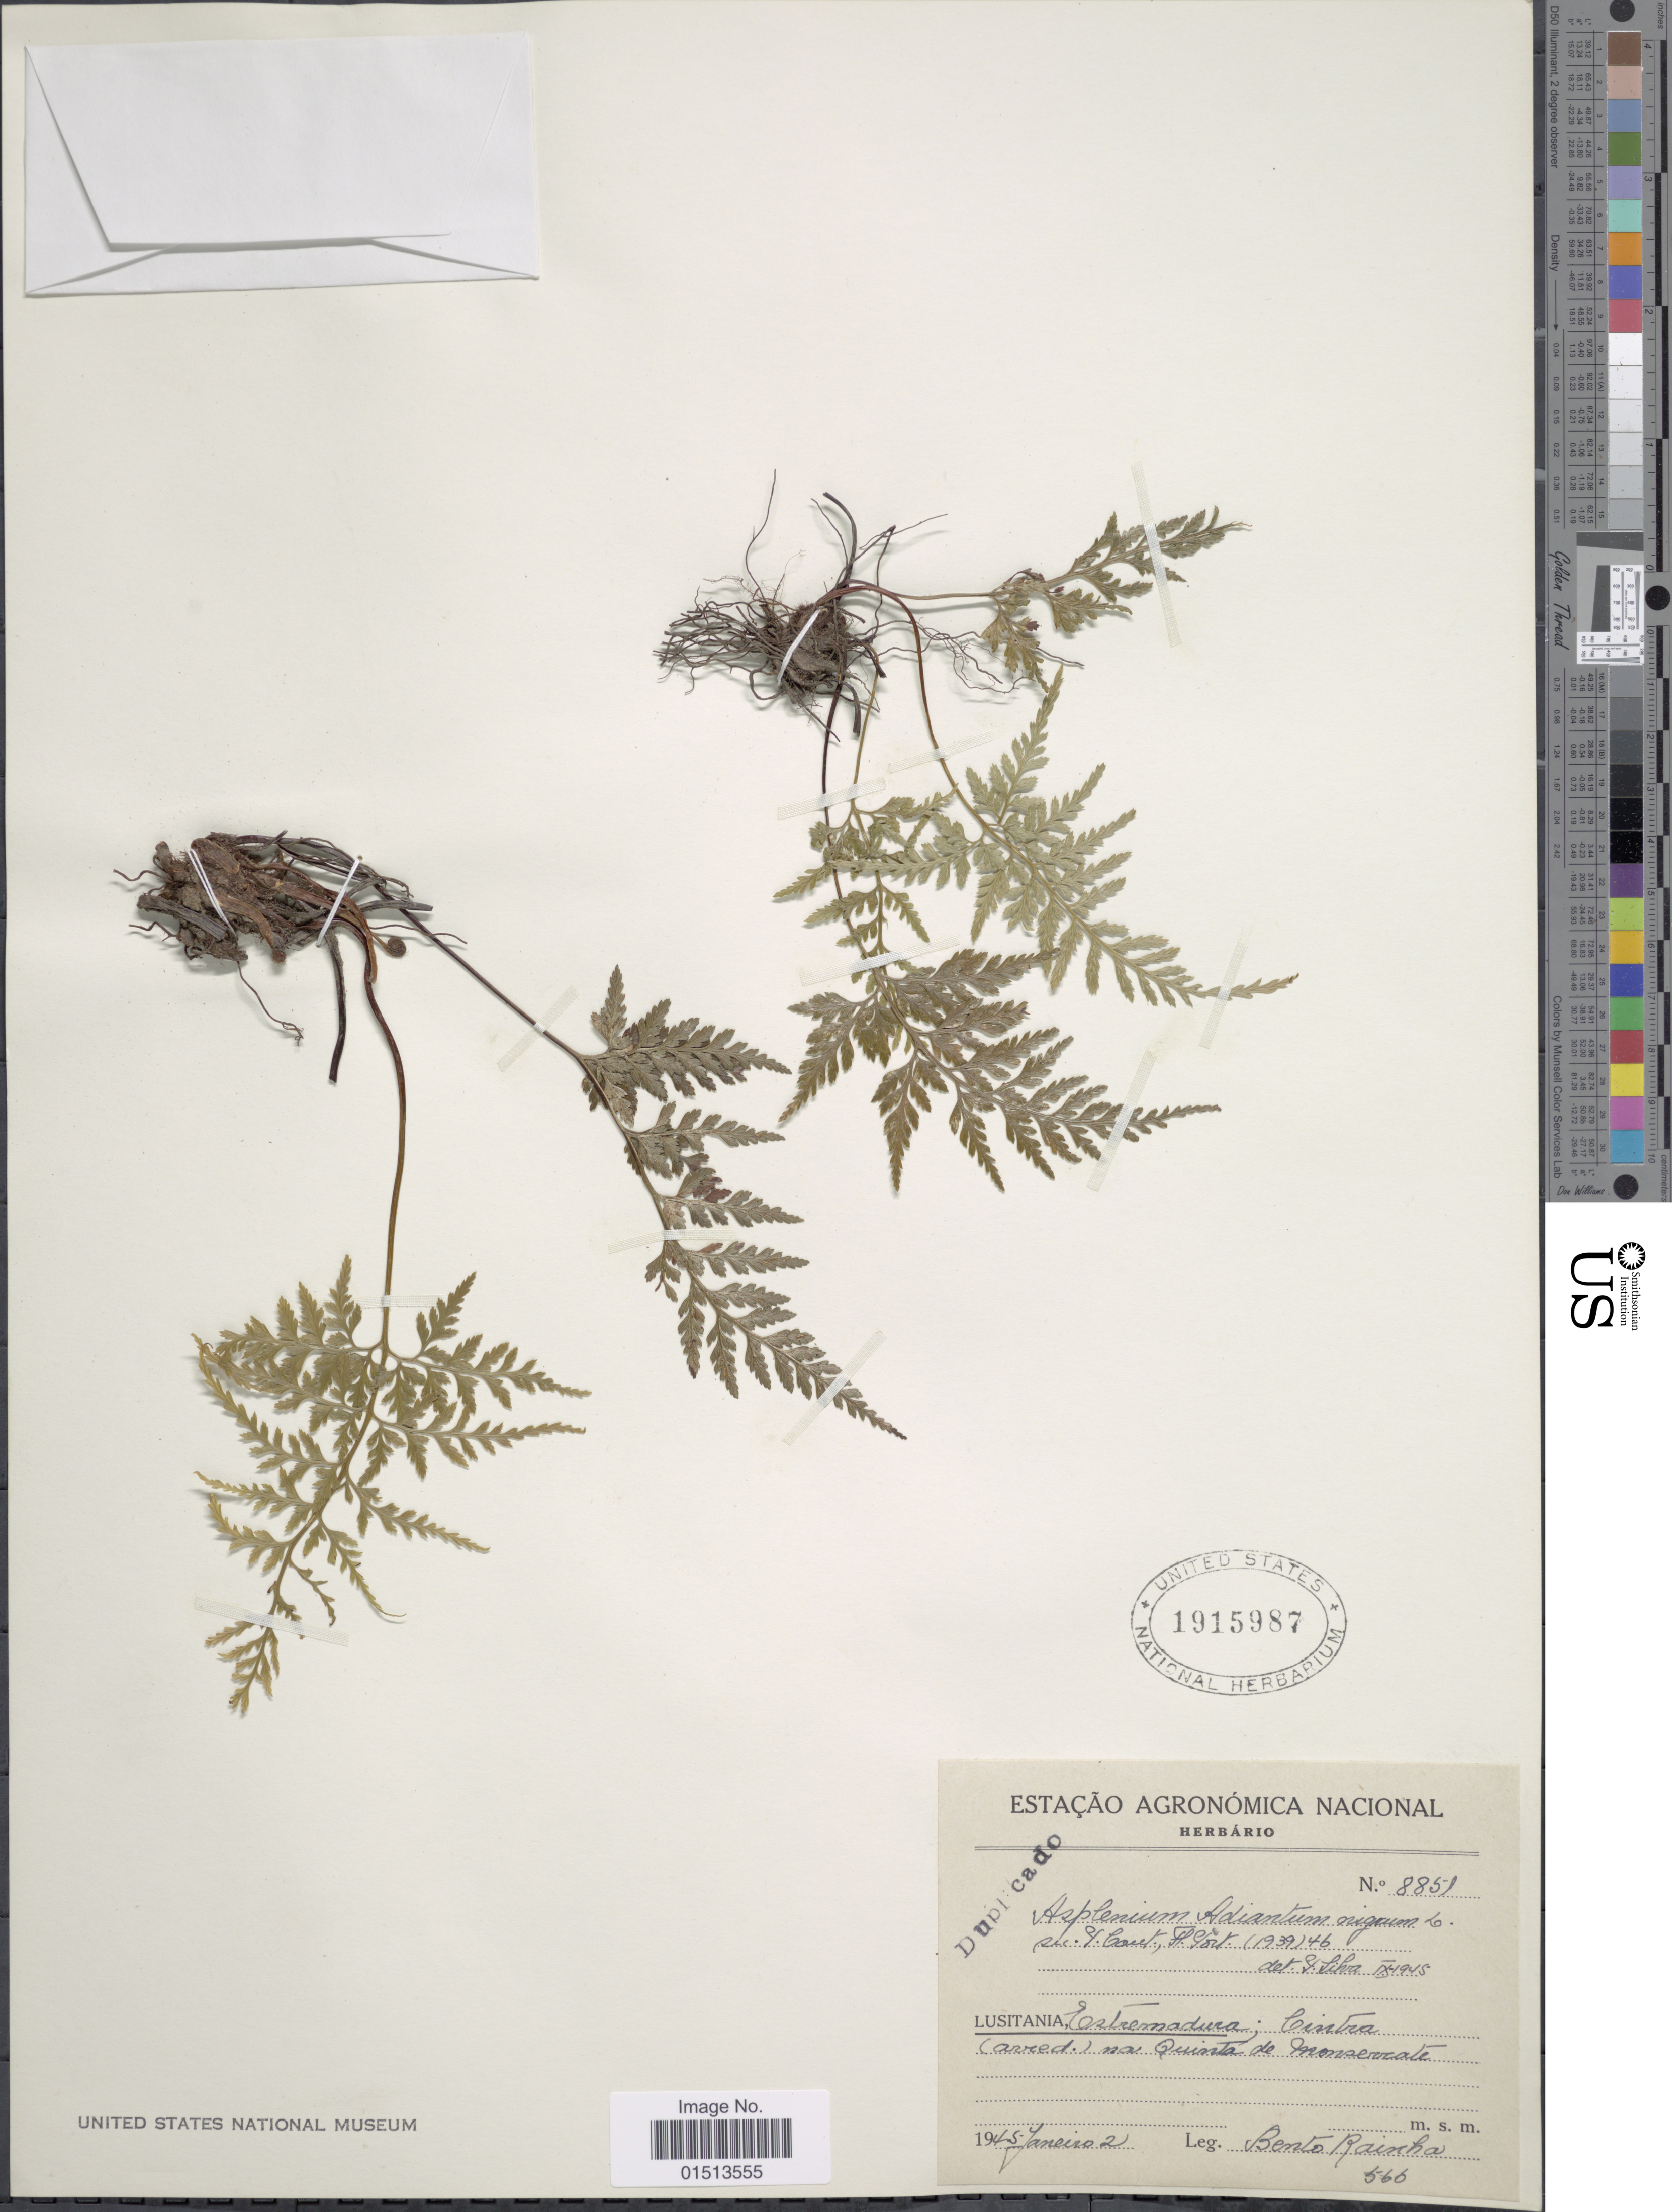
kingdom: Plantae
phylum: Tracheophyta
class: Polypodiopsida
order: Polypodiales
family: Aspleniaceae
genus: Asplenium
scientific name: Asplenium adiantum-nigrum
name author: L.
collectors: B. Rainha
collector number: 566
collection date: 1945-01-02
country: Portugal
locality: Estremadura; Cintra (arred.) na Quinta de Monserrate. [interpreted]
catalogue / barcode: US 1915987